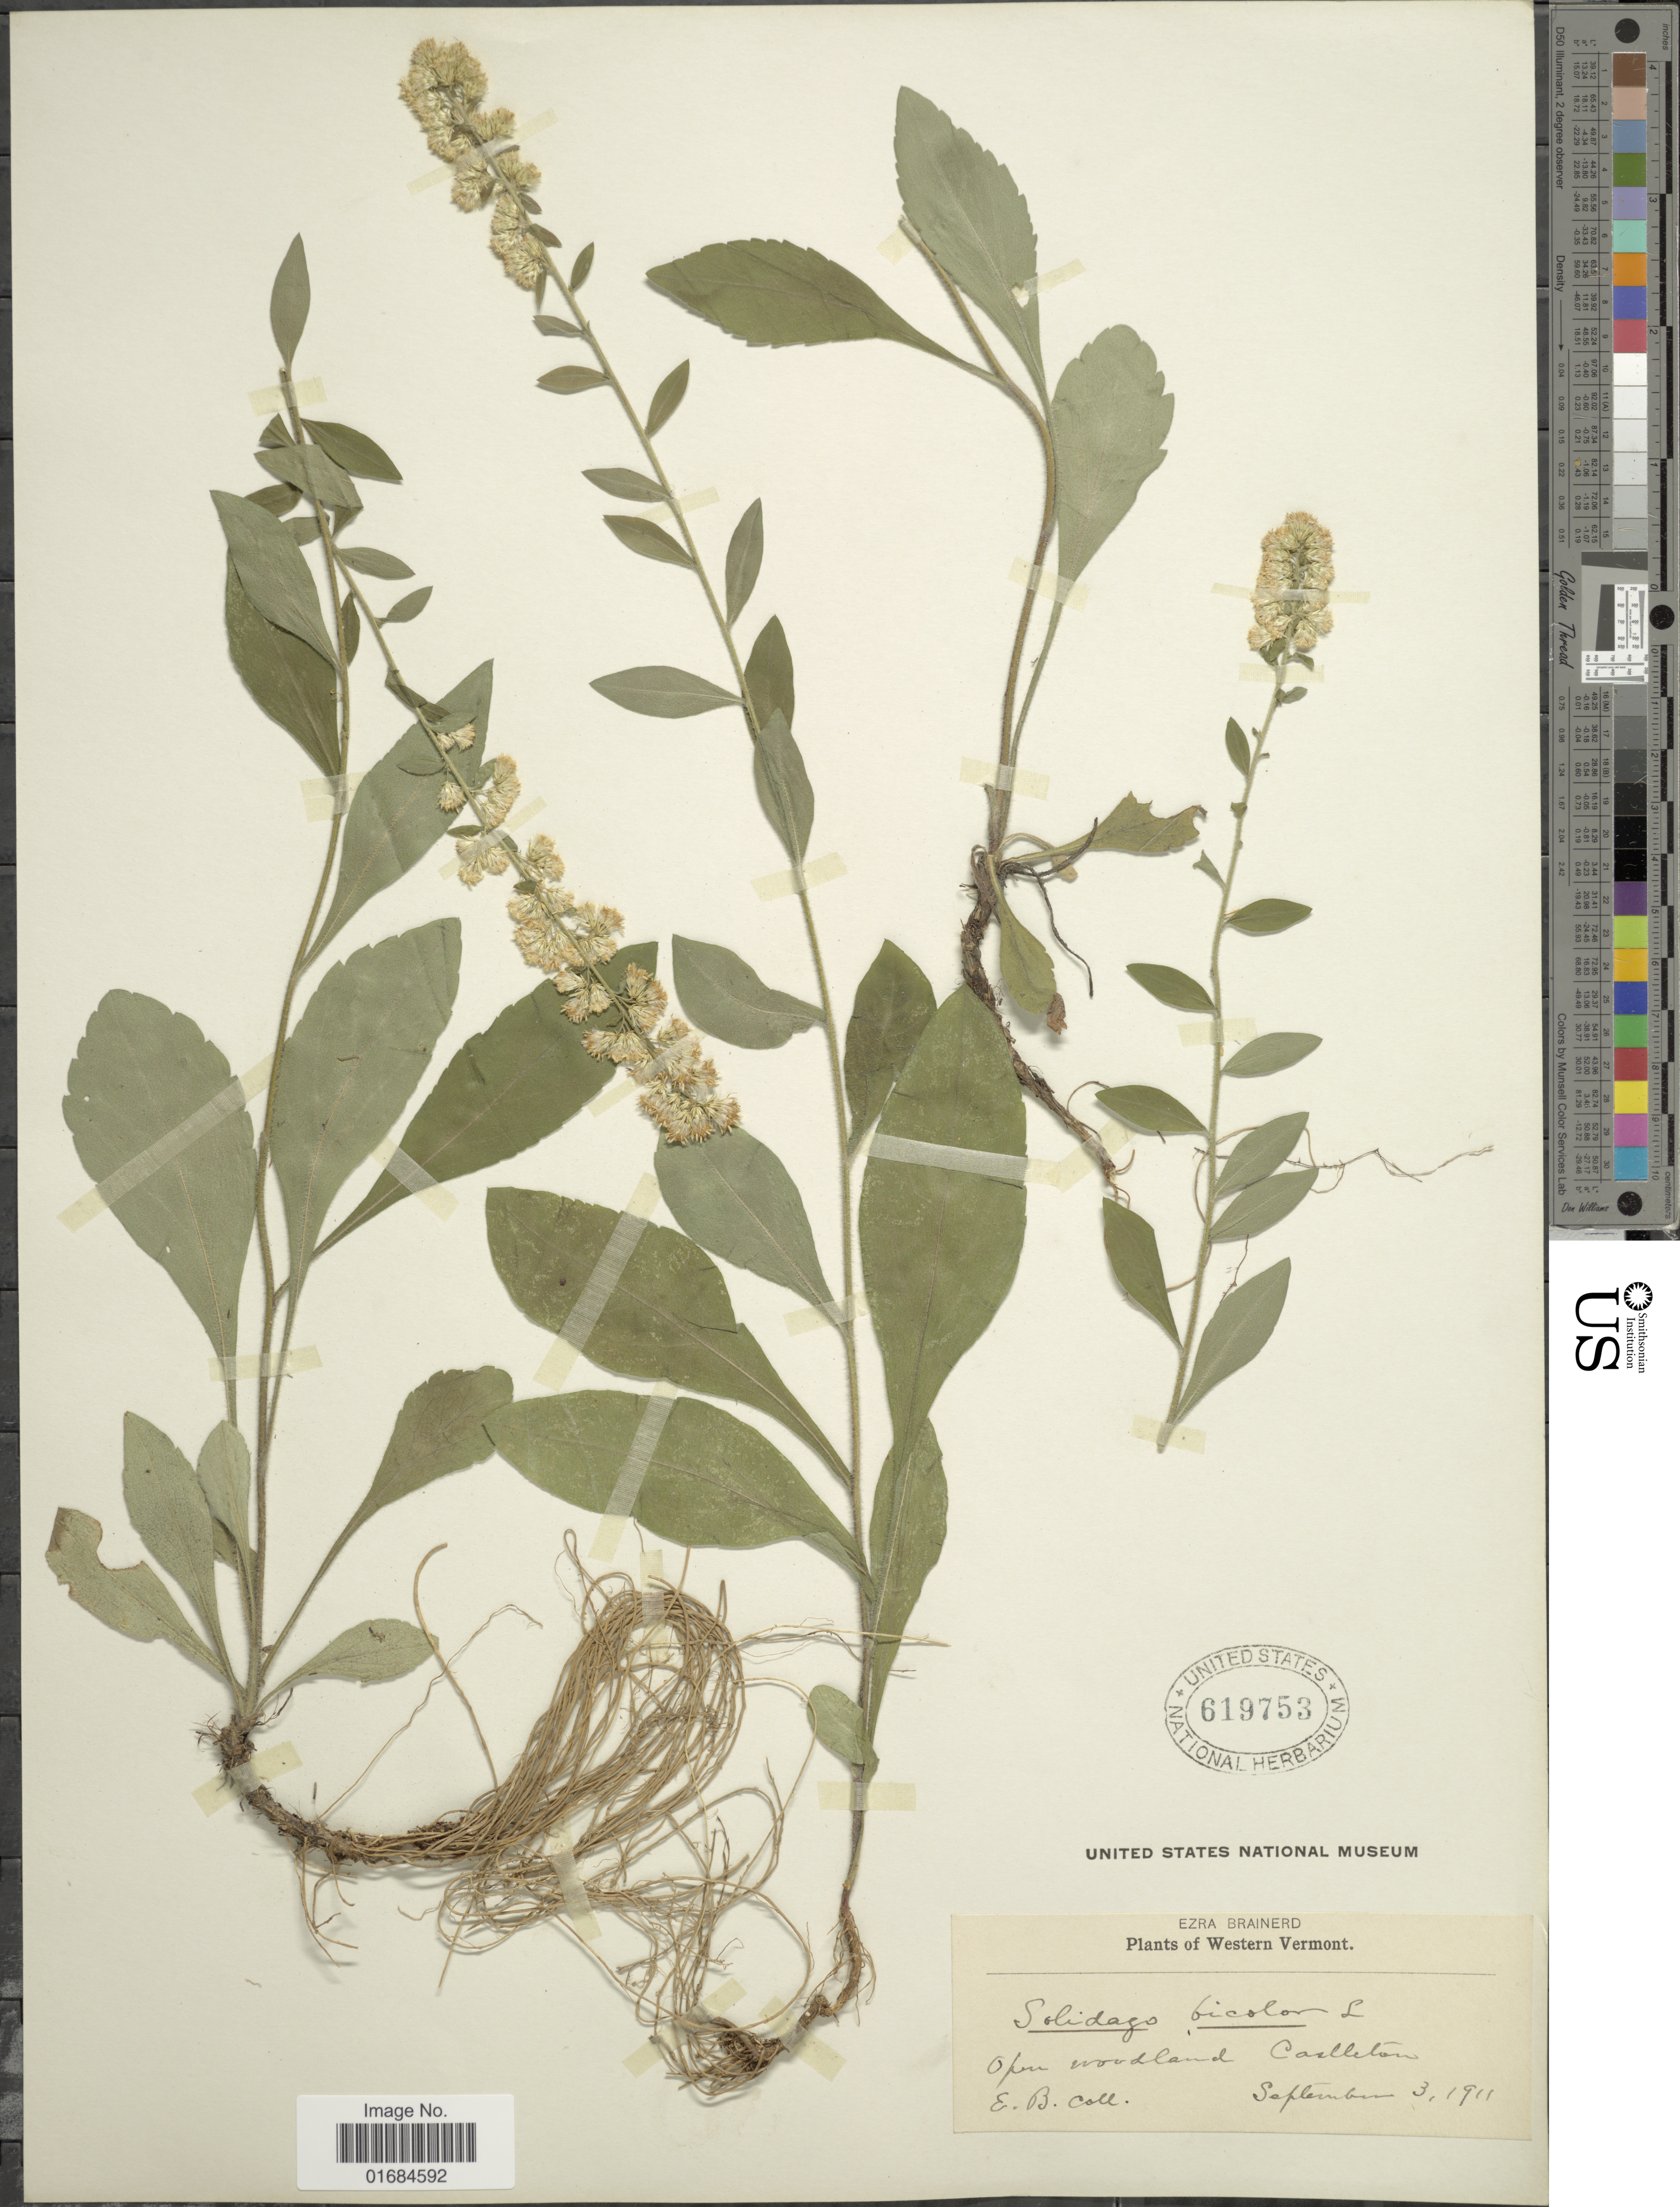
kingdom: Plantae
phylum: Tracheophyta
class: Magnoliopsida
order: Asterales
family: Asteraceae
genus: Solidago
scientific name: Solidago bicolor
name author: L.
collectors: E. Brainerd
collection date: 1911-09-03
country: United States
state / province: Vermont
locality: Western Vermont, op woodland, Castleton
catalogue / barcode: US 619753